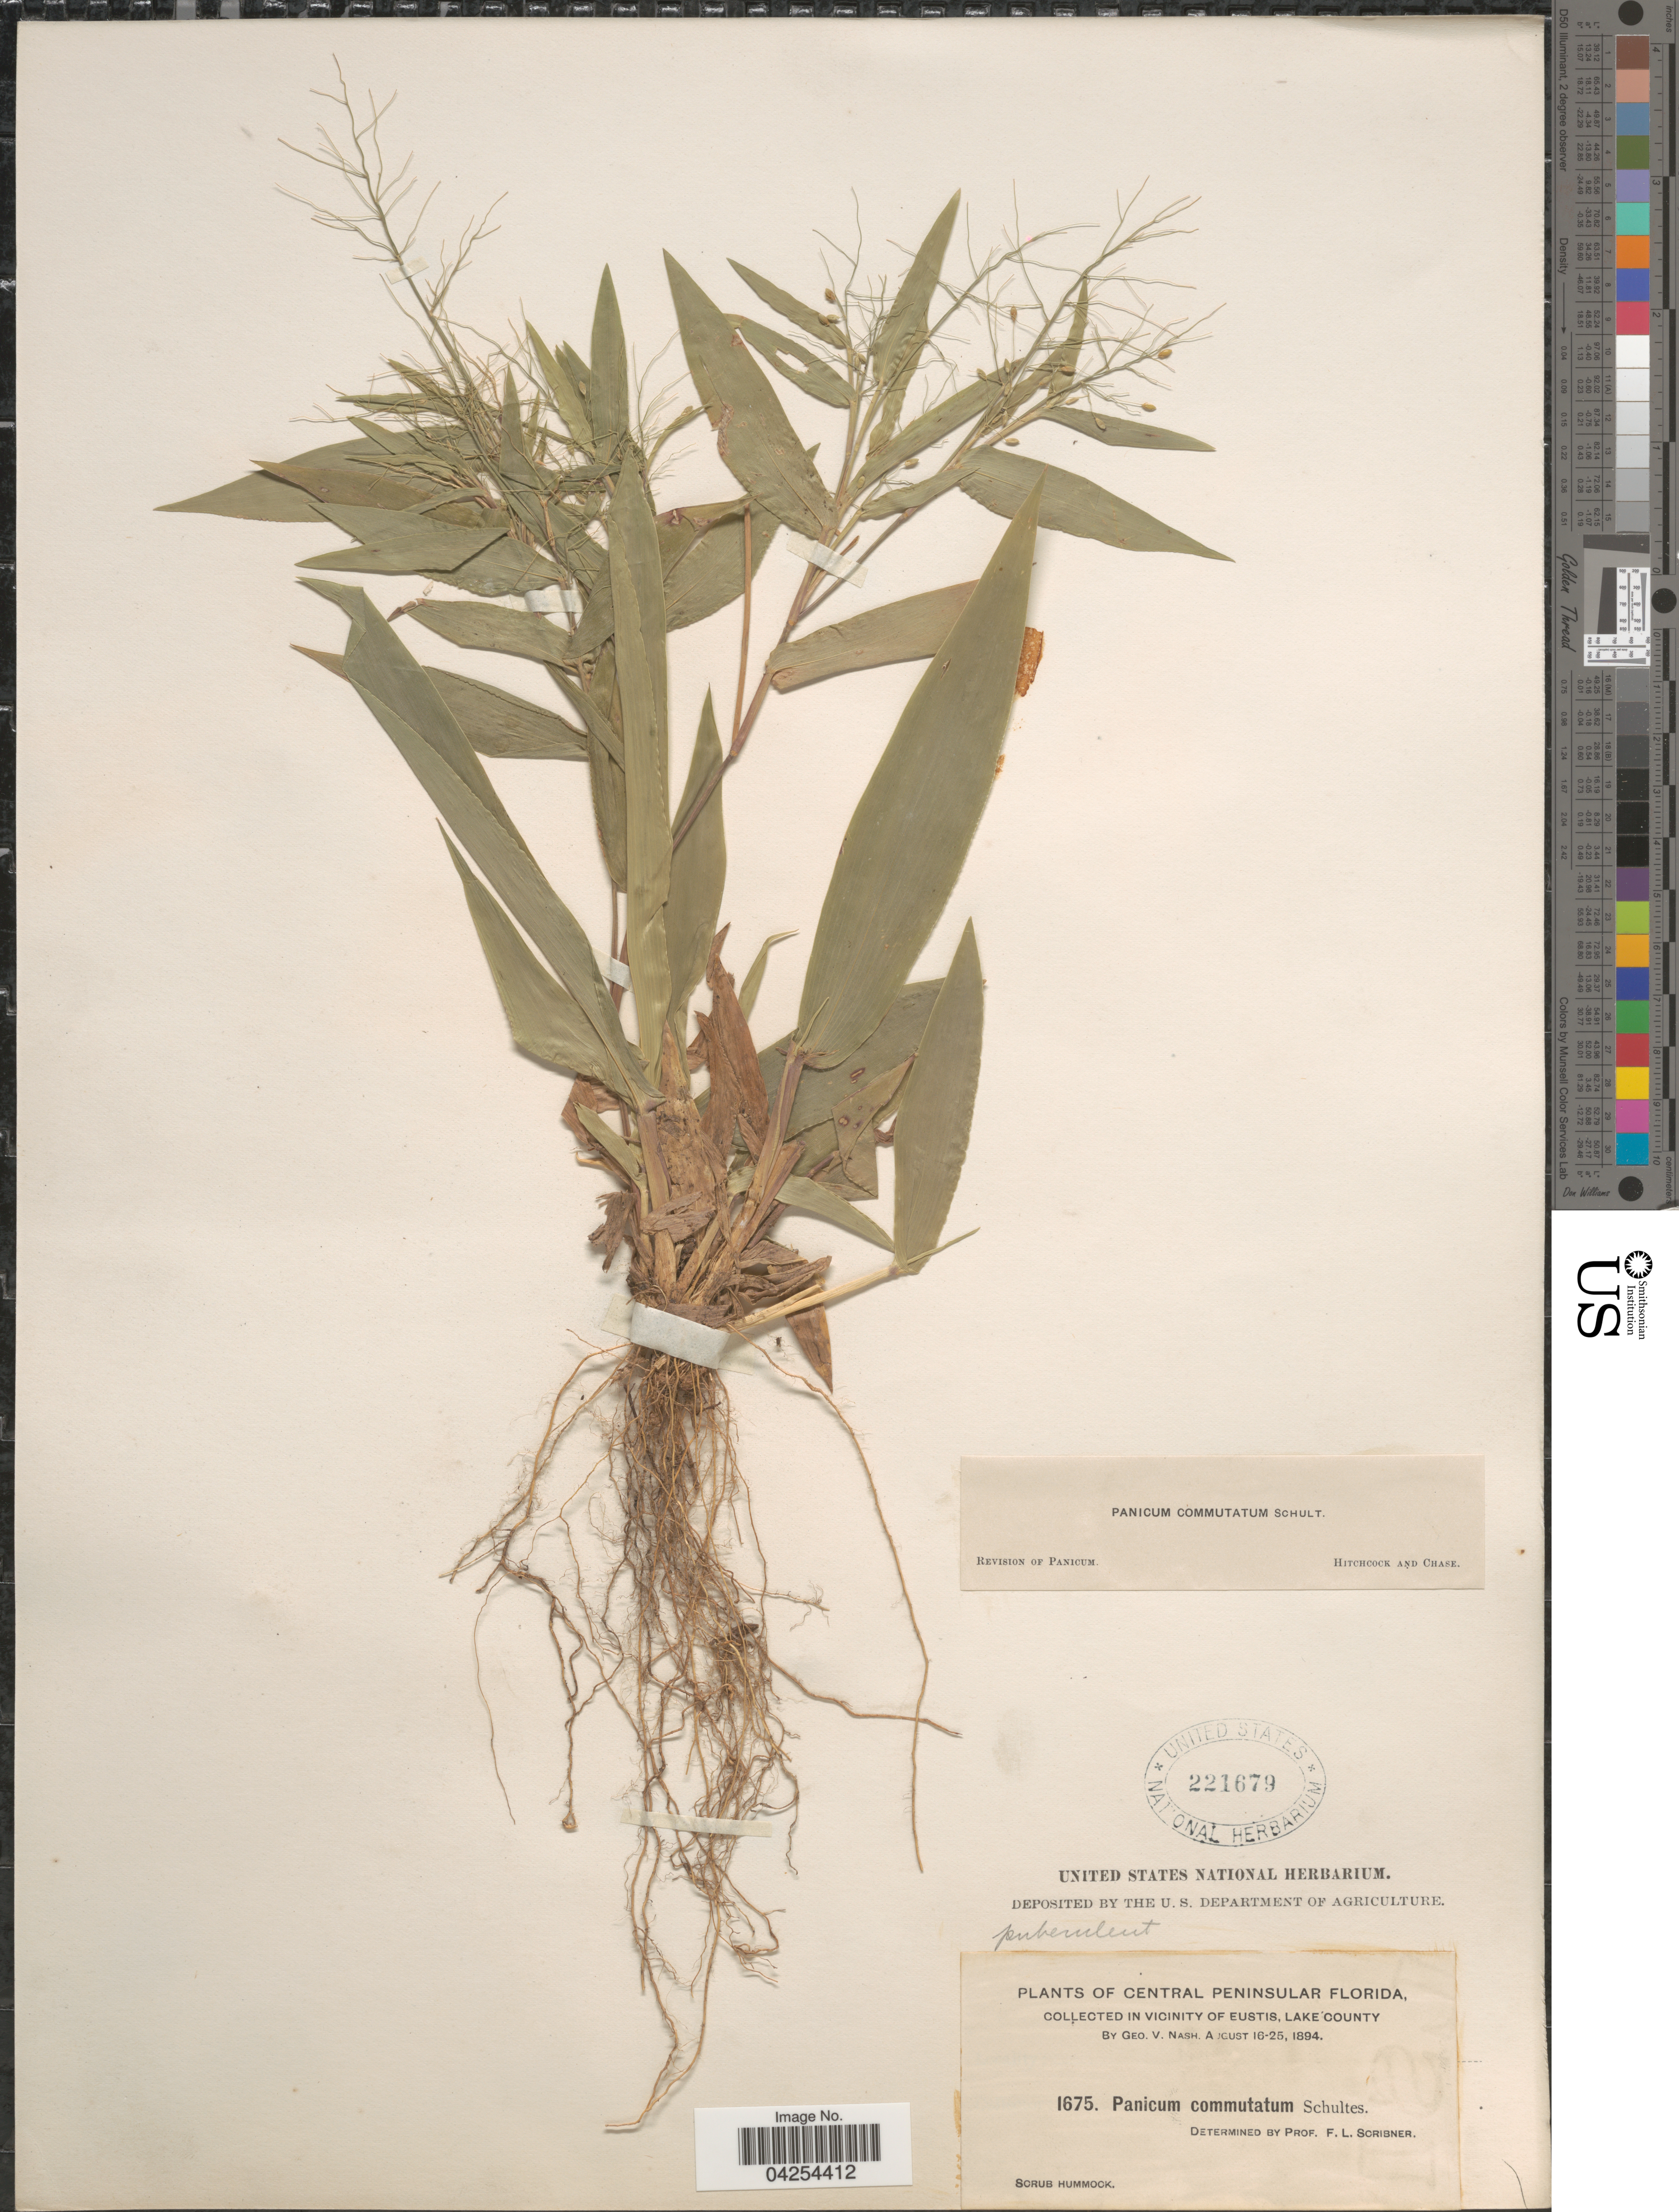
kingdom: Plantae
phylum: Tracheophyta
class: Liliopsida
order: Poales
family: Poaceae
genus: Dichanthelium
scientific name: Dichanthelium commutatum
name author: (Schult.) Gould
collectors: G. V. Nash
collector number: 1675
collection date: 1894-08-16/1894-08-25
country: United States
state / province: Florida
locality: Central Peninsular Florida. In Vicinity Of Eustis, Lake County.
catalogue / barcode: US 221679